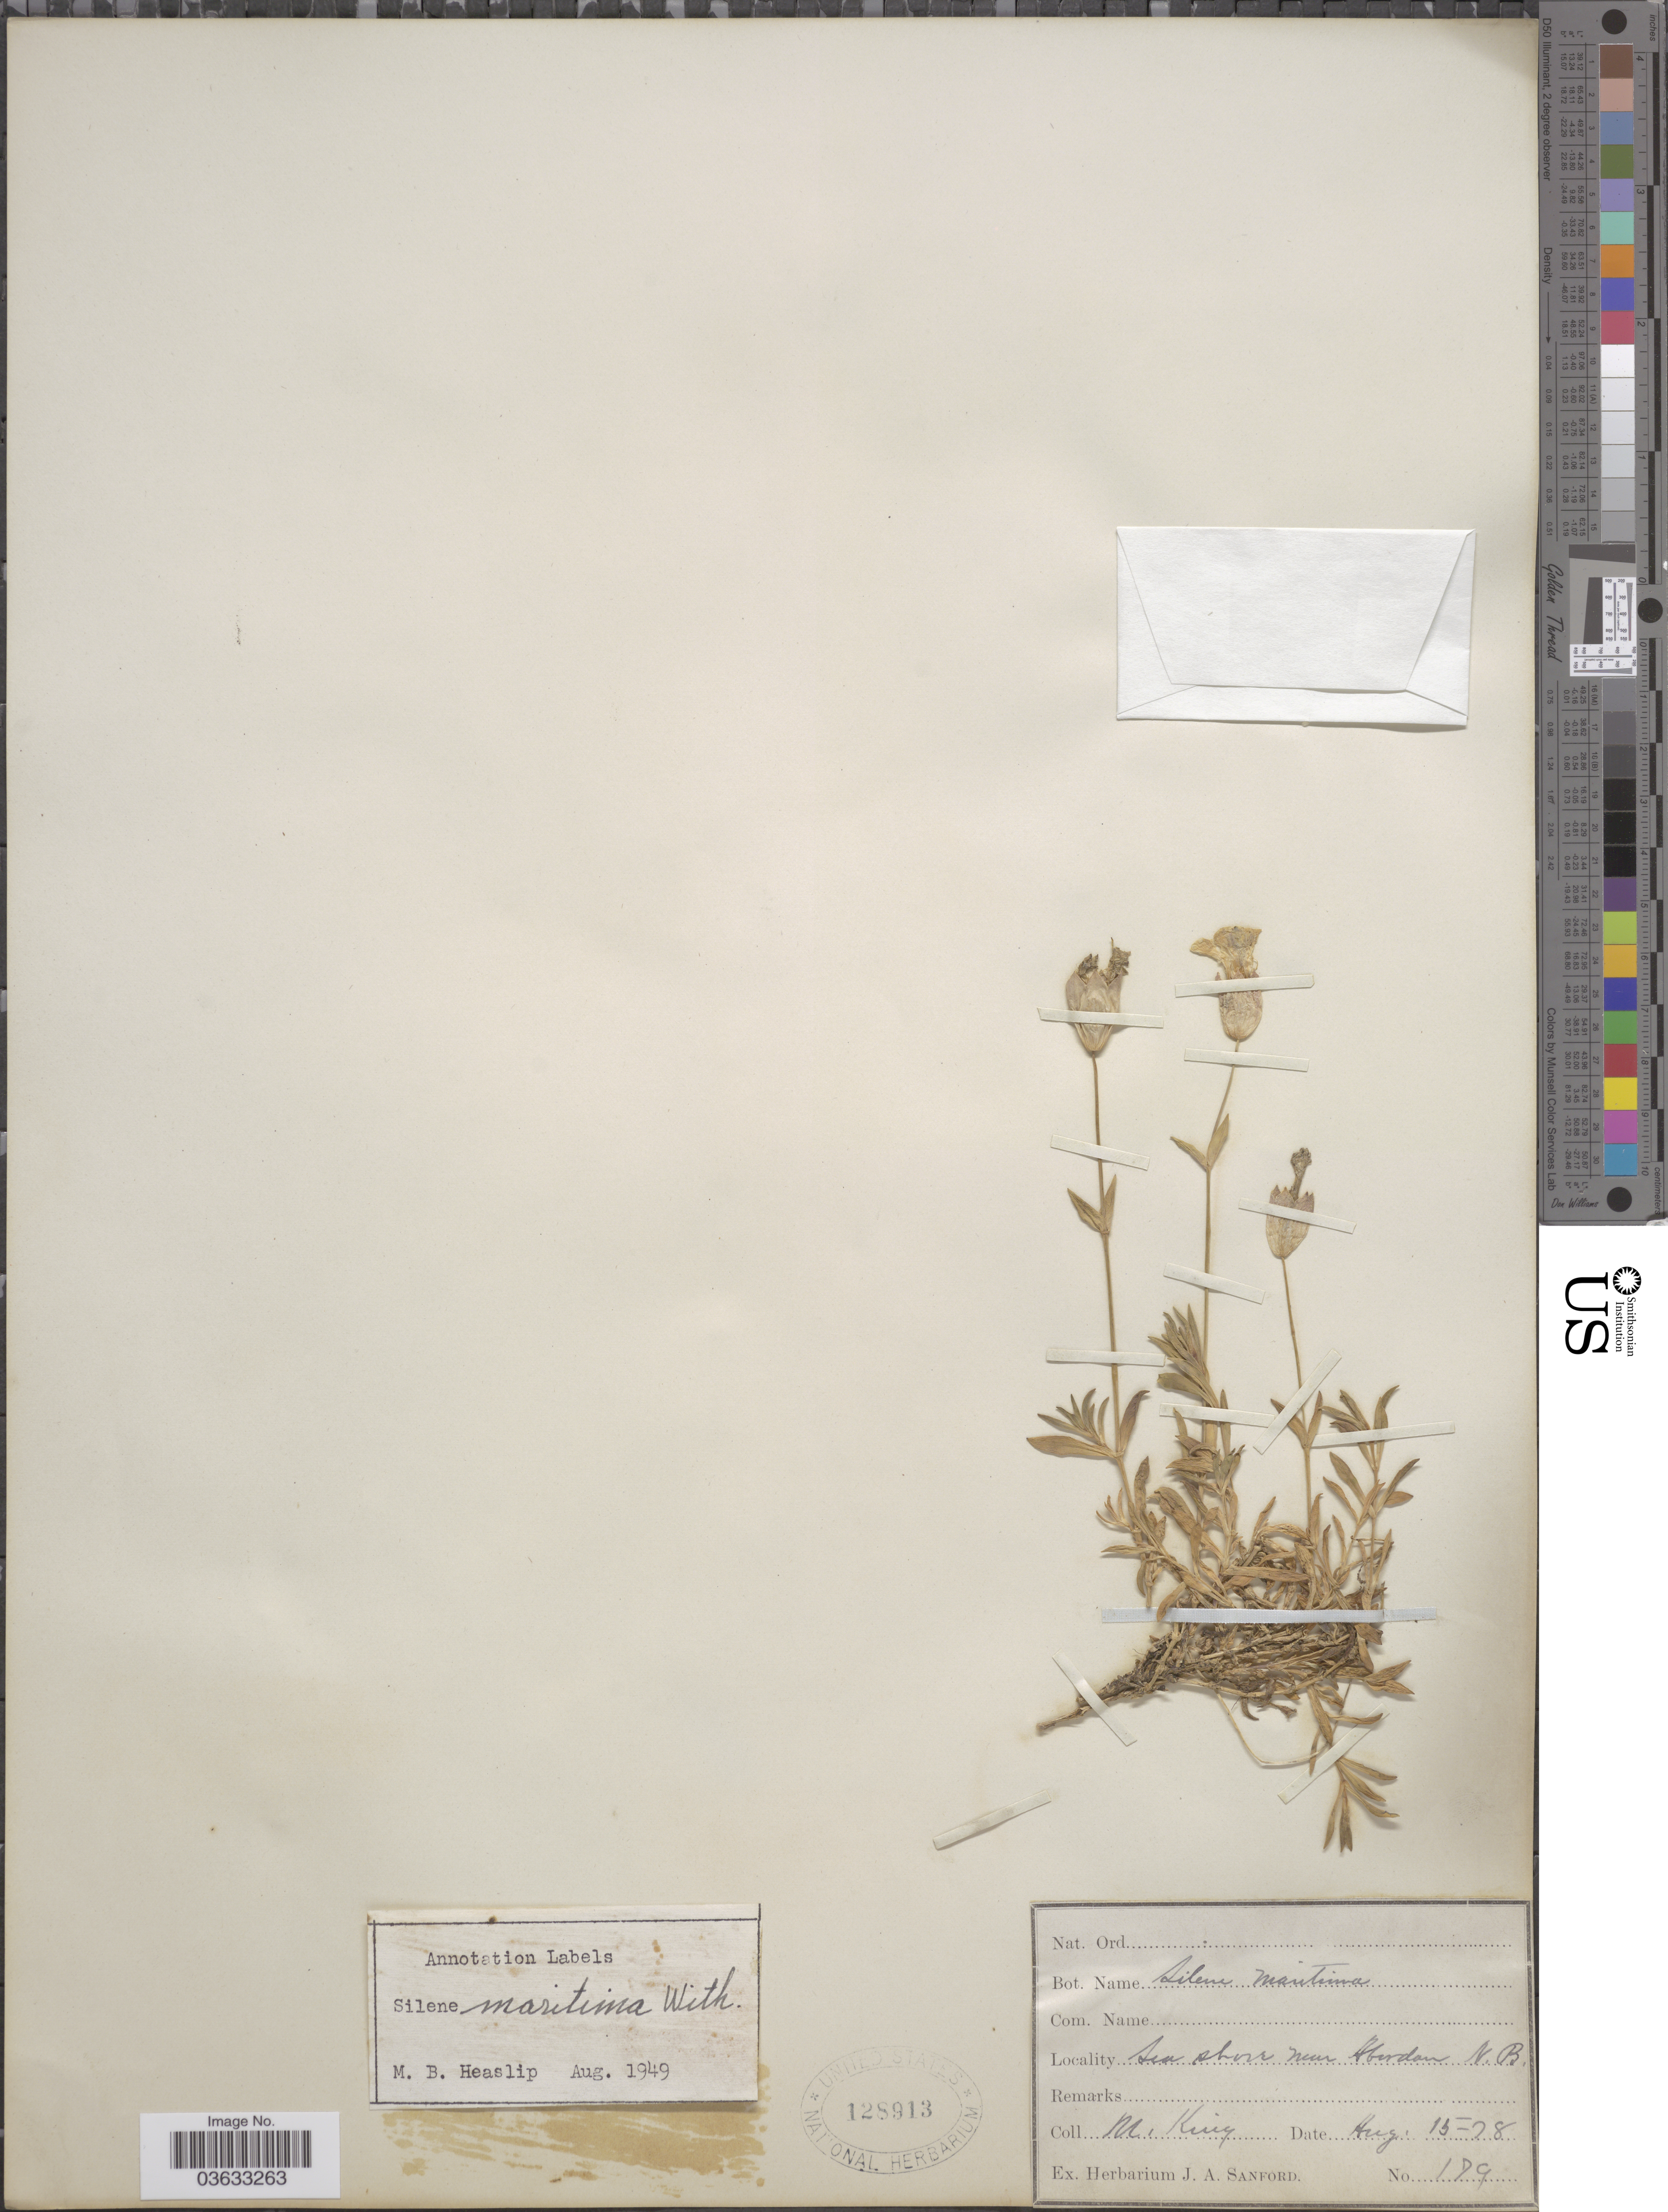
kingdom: Plantae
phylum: Tracheophyta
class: Magnoliopsida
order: Caryophyllales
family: Caryophyllaceae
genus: Silene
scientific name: Silene maritima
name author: With.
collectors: M. King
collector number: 179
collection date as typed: Transcribed d/m/y: 15/8/78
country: Canada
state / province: New Brunswick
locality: Sea shore near Aberdeen.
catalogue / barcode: US 128913